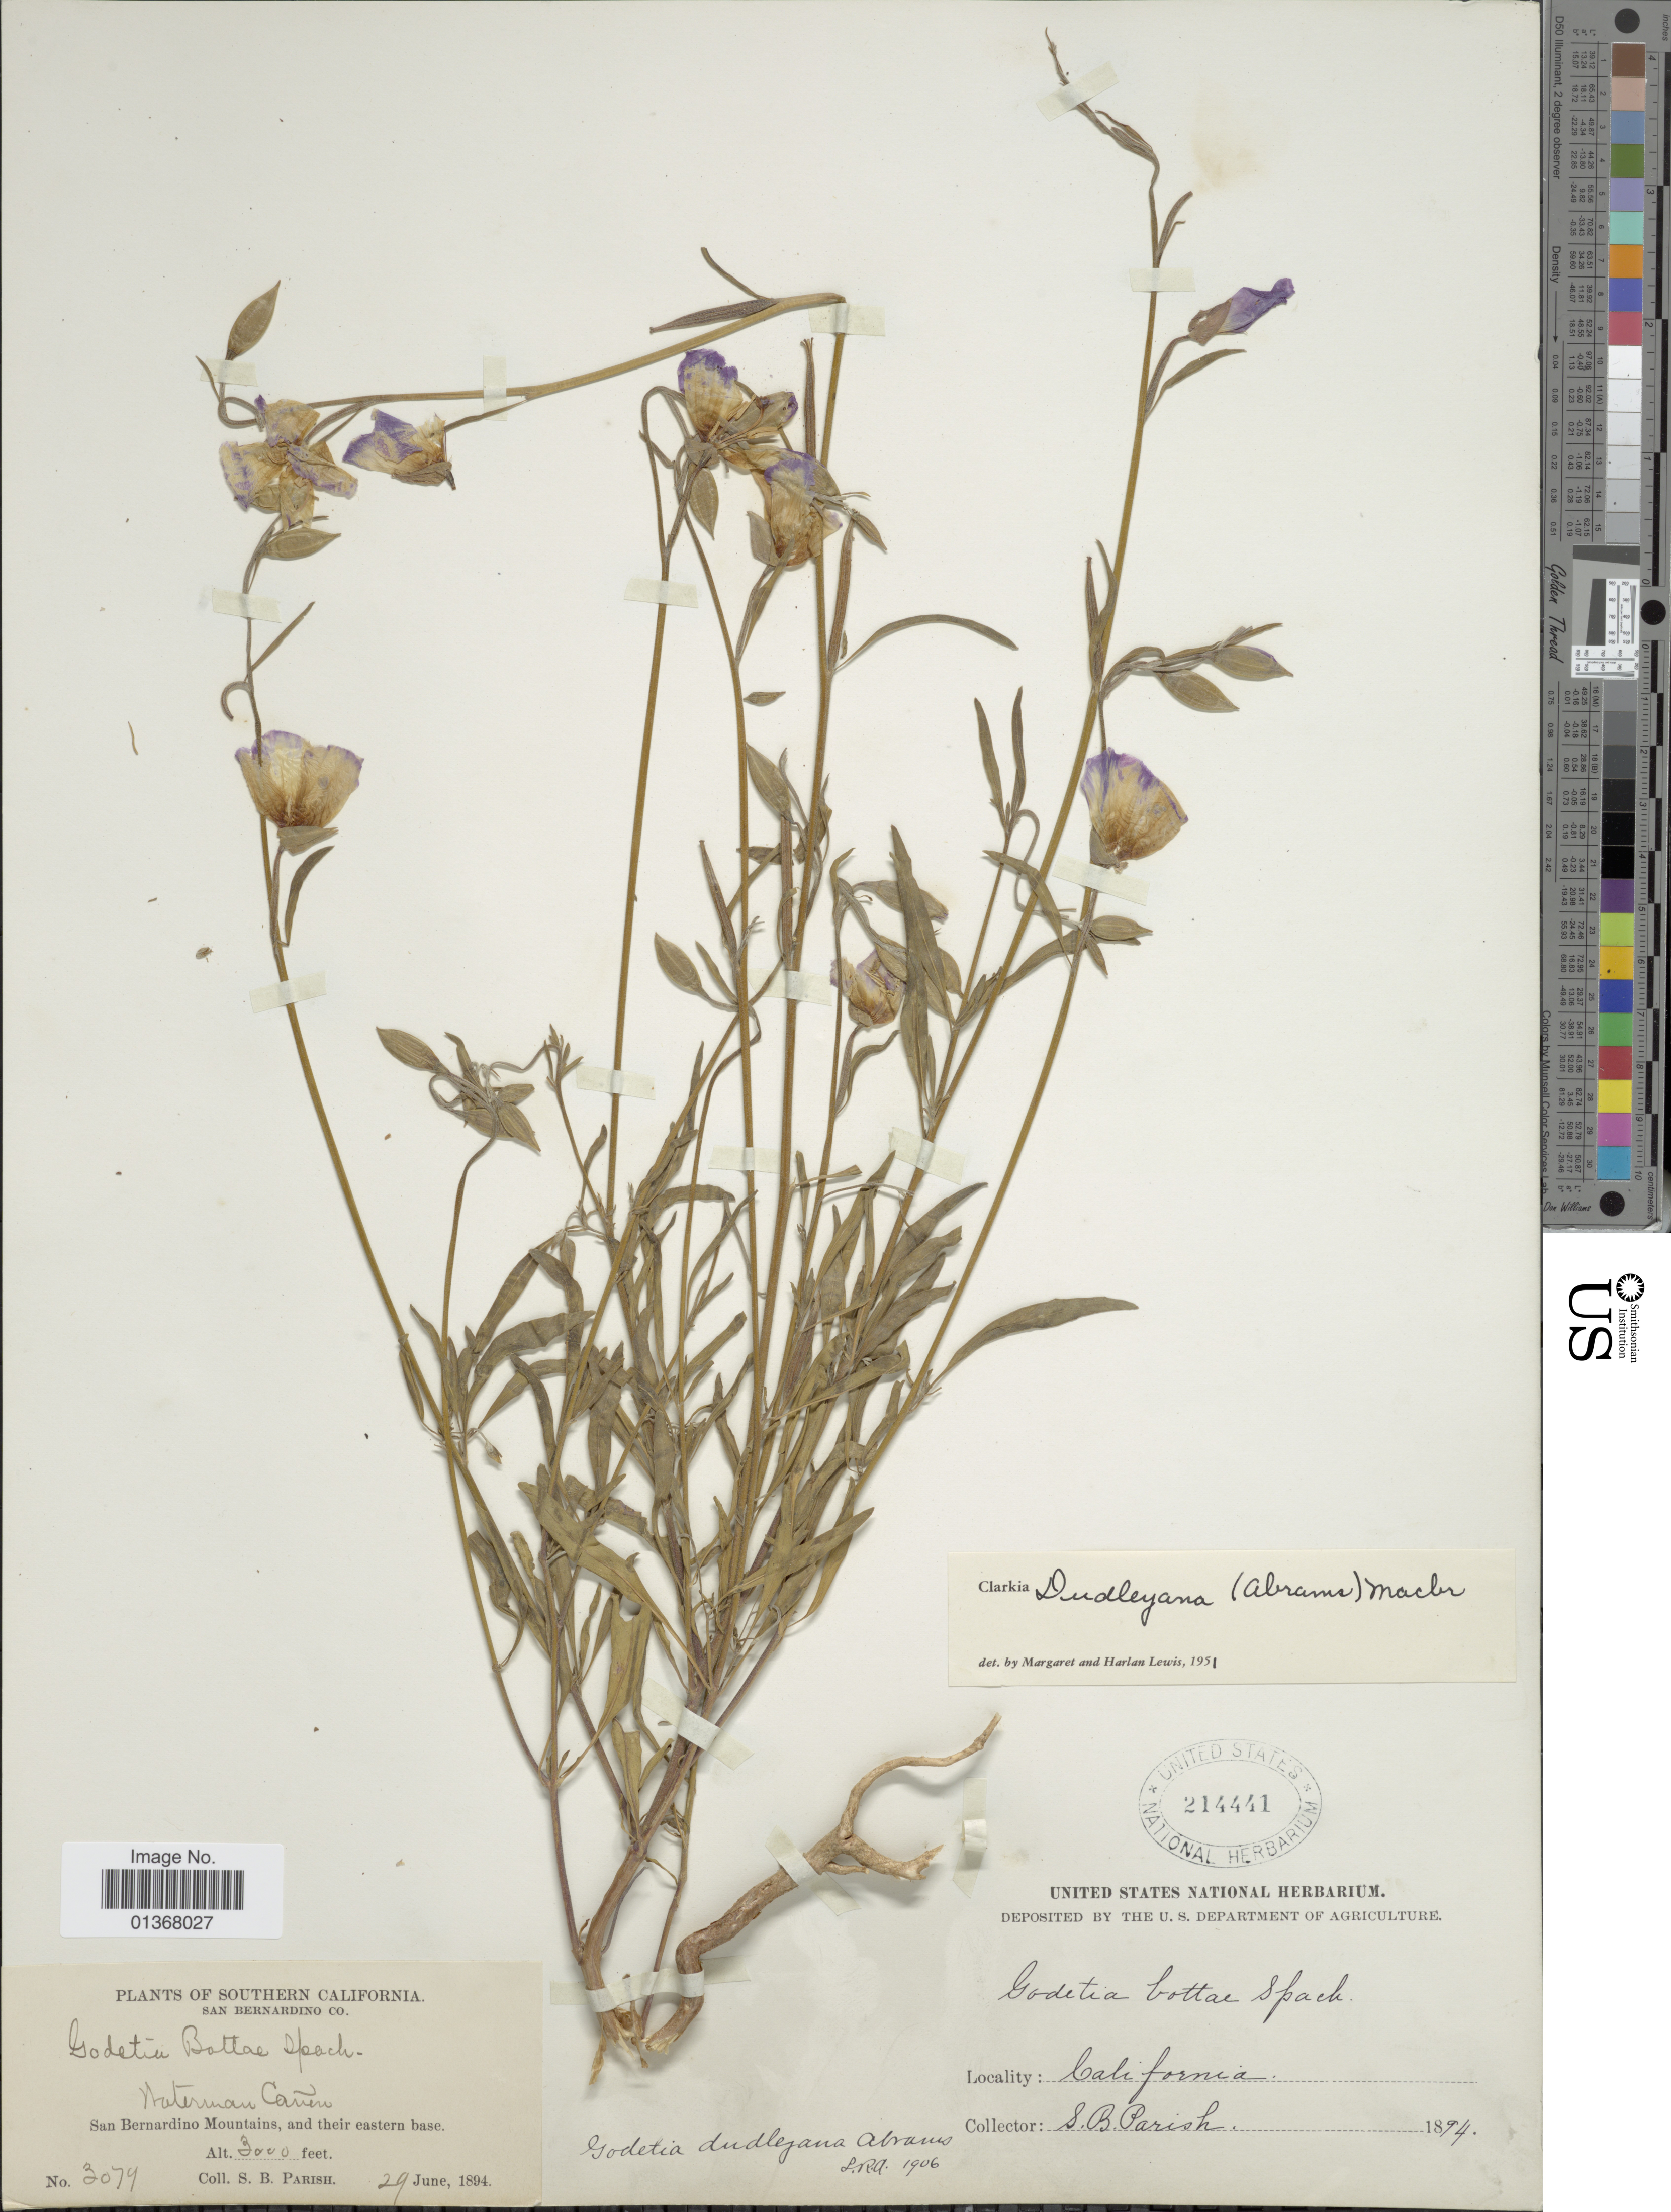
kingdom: Plantae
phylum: Tracheophyta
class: Magnoliopsida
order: Myrtales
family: Onagraceae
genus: Clarkia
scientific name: Clarkia dudleyana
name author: (Abrams) J.F. Macbr.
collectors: S. B. Parish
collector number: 3079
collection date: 1894-06-29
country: United States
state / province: California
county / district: San Bernardino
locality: Southern California. Waterman Cañon. San Bernardino Mountains, and their eastern base.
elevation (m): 914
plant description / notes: Corrected "Haterman Cañon" to "Waterman Cañon." Removed "San Bernardino Co." from Precise Locality field and added to County field.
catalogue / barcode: US 214441